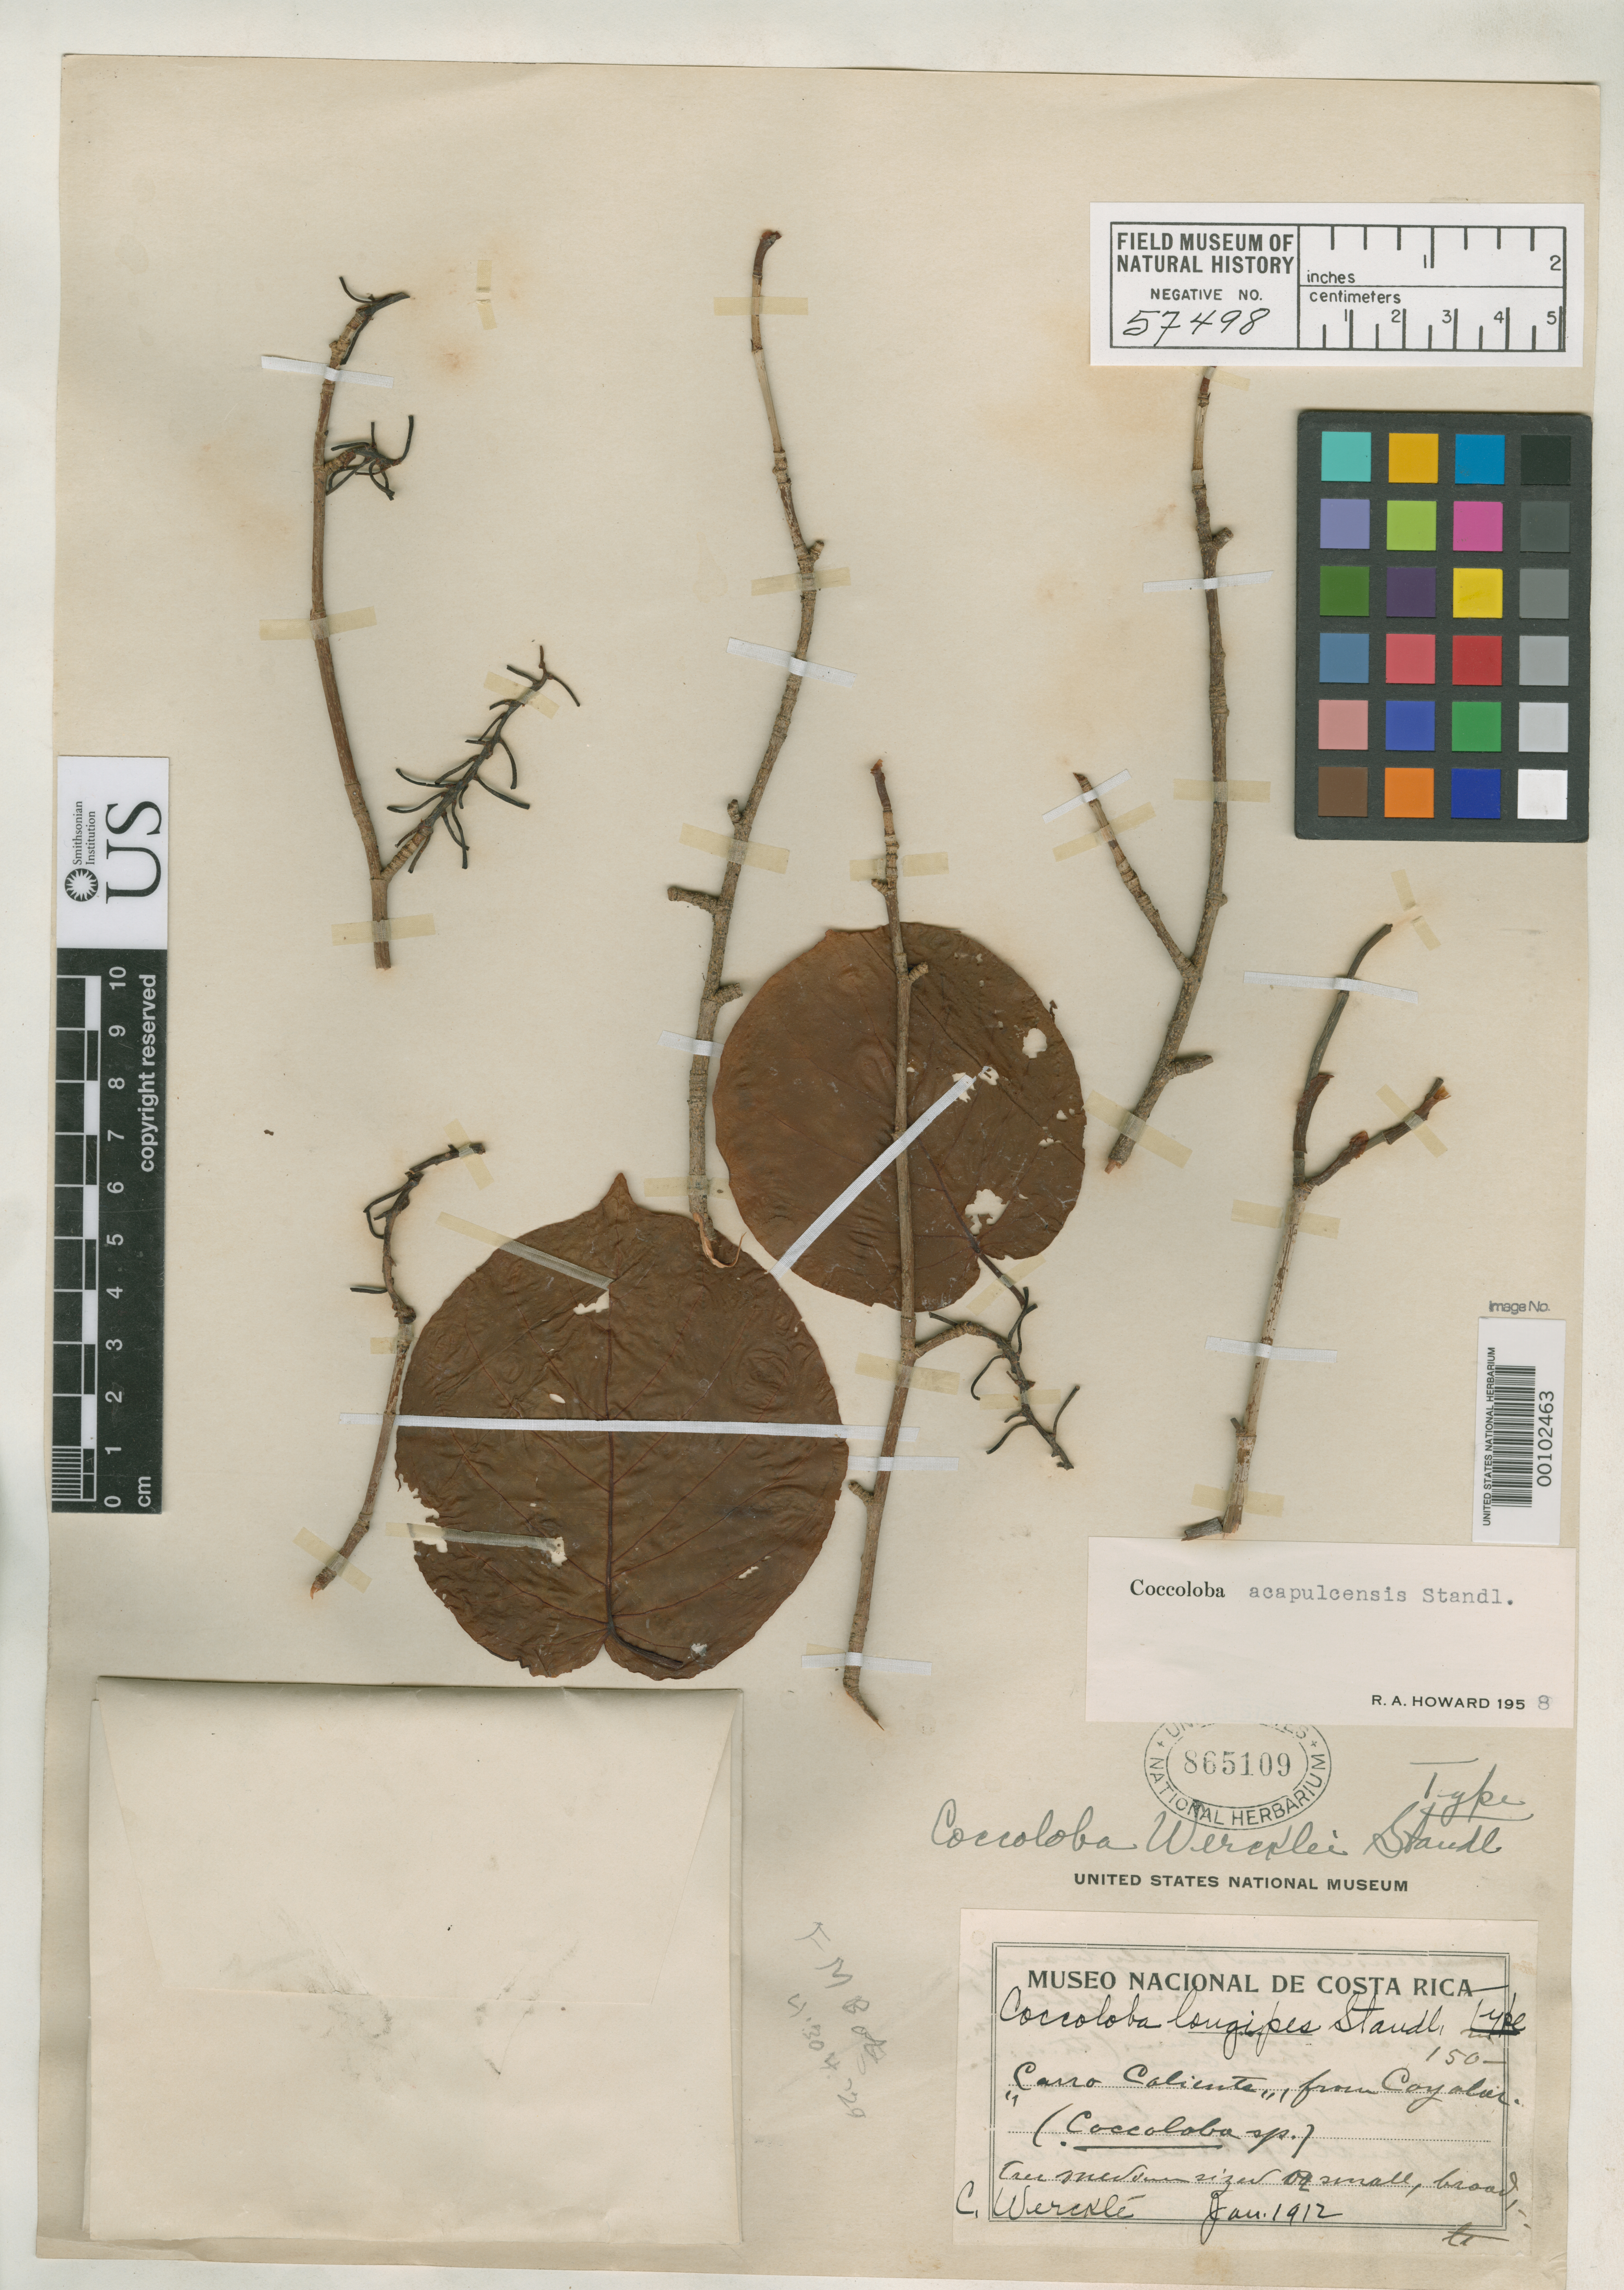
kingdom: Plantae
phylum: Tracheophyta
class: Magnoliopsida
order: Caryophyllales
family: Polygonaceae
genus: Coccoloba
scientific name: Coccoloba wercklei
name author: Standl.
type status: Holotype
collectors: C. C Wercklé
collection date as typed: Jan 1912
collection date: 1912-01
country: Costa Rica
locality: El Coyolar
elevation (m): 150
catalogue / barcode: US 865109